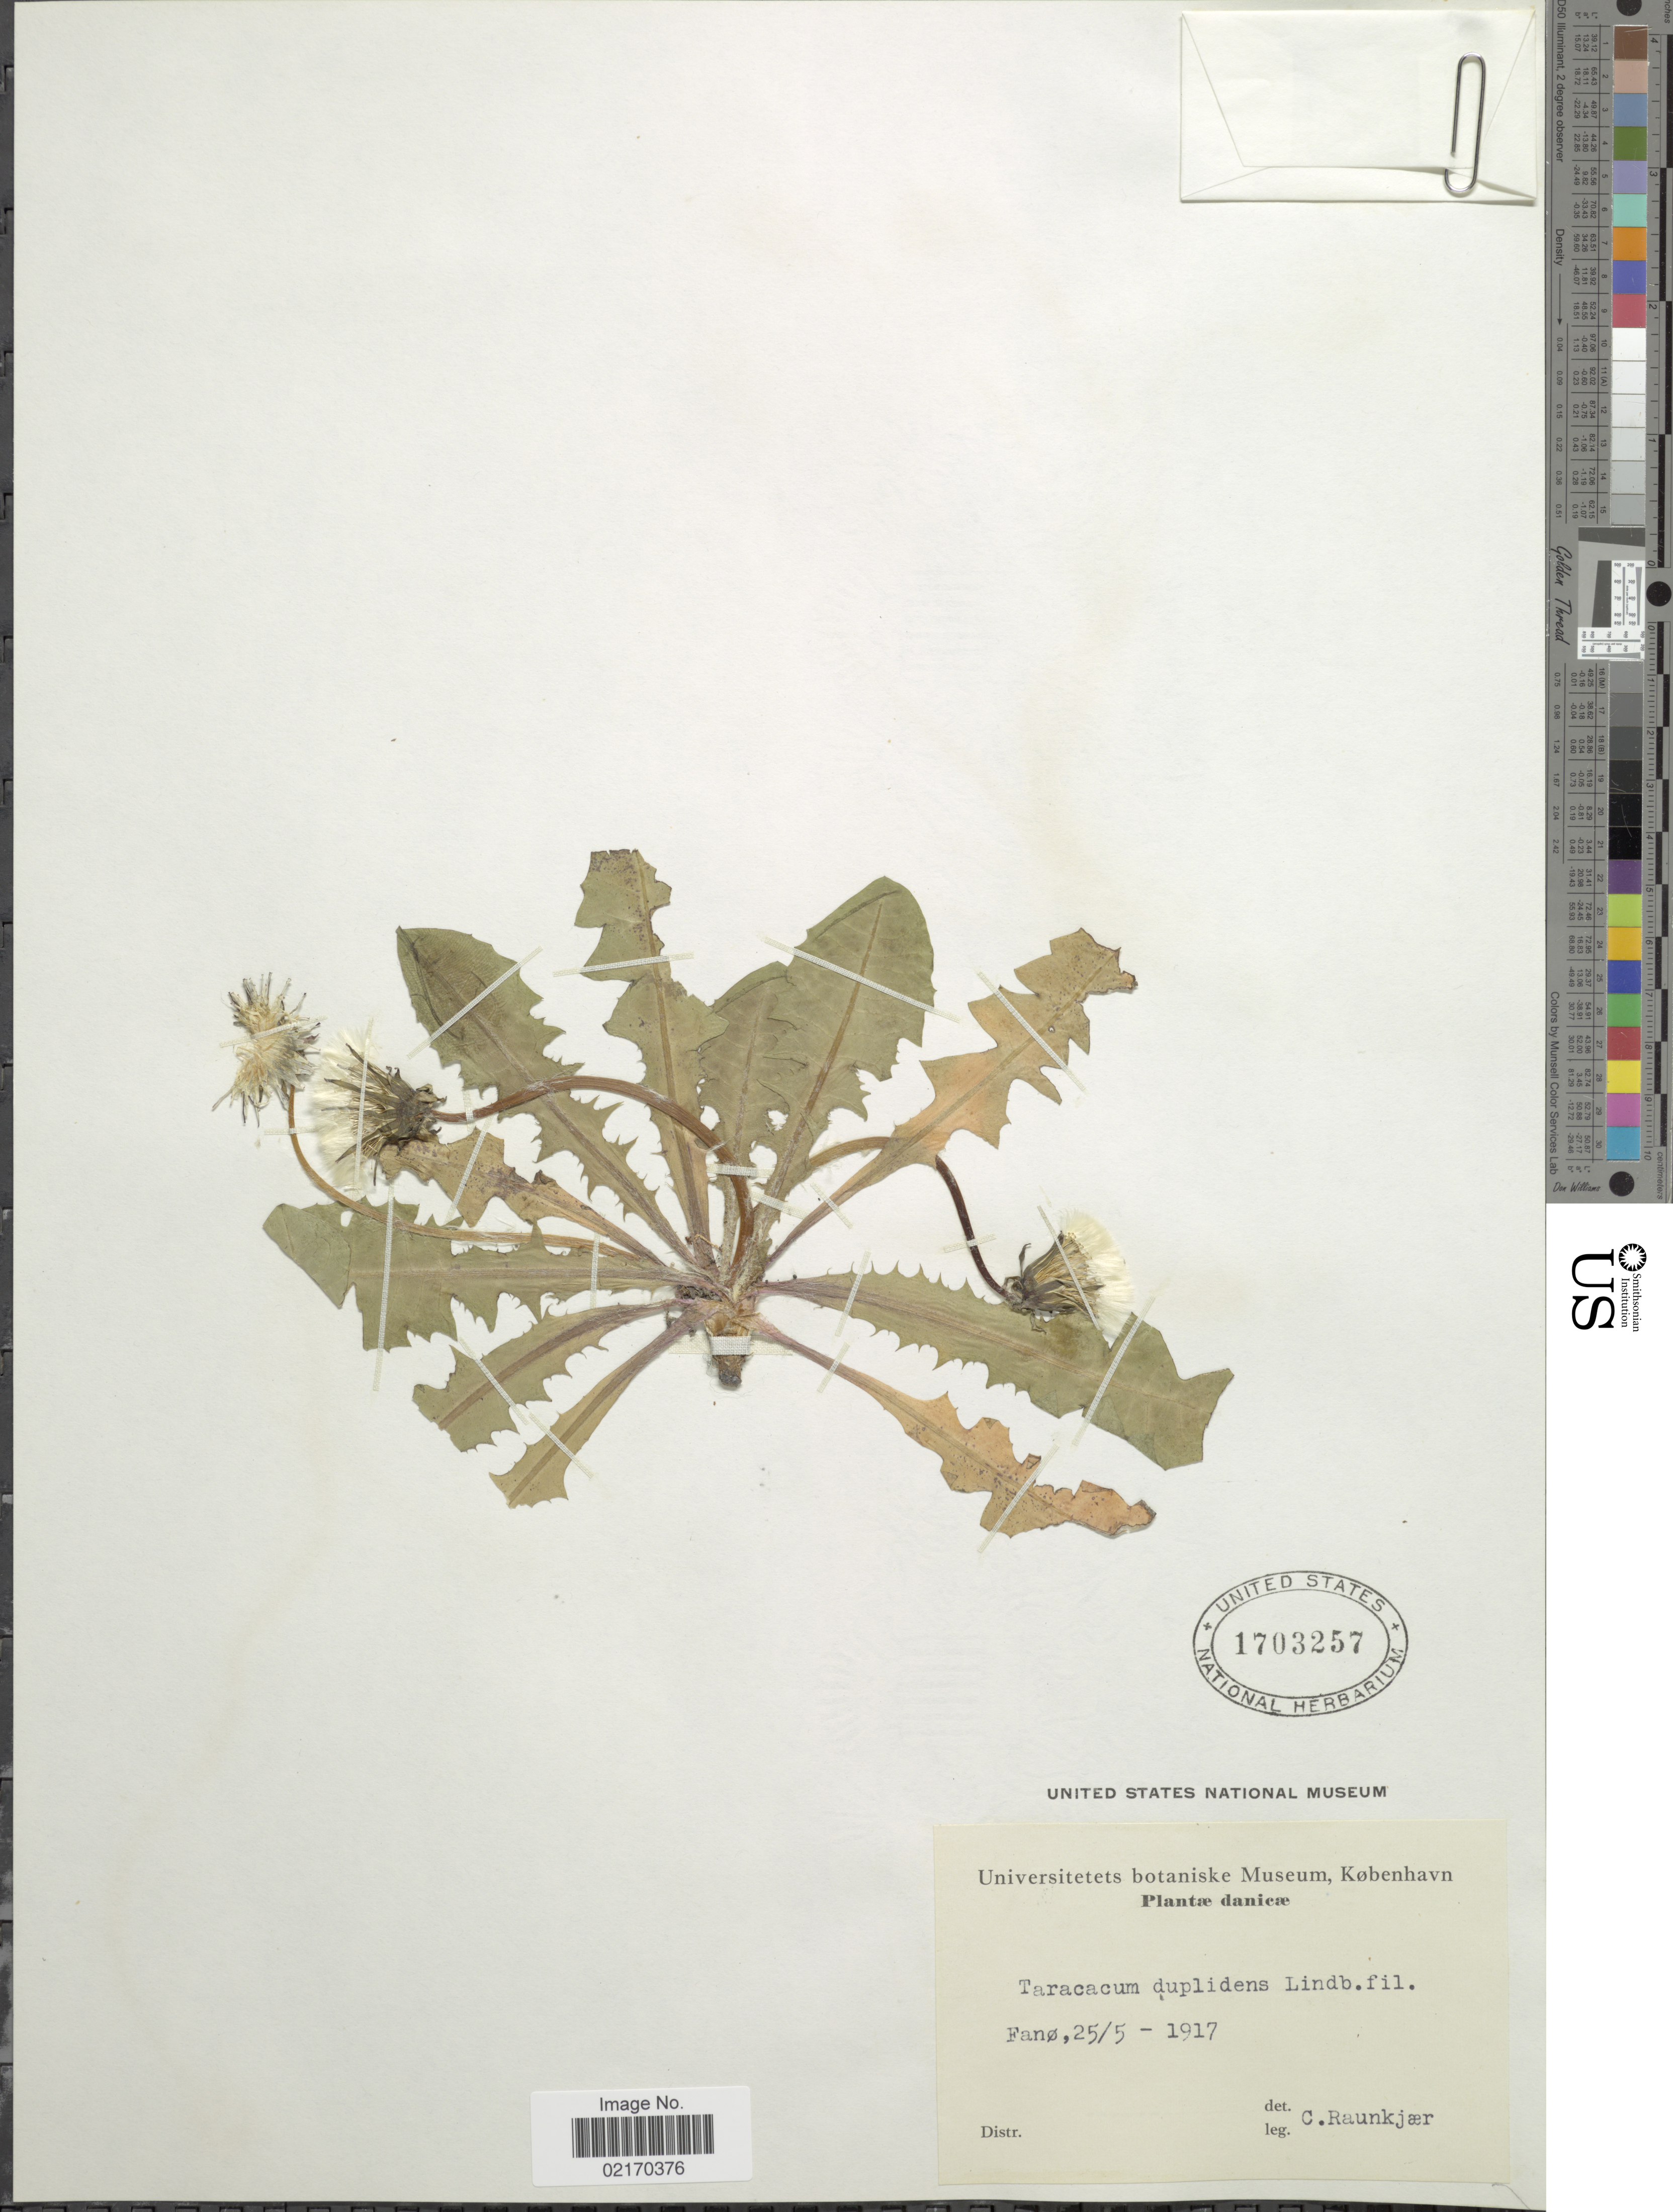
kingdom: Plantae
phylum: Tracheophyta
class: Magnoliopsida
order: Asterales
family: Asteraceae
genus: Taraxacum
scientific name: Taraxacum ostenfeldii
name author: Raunk.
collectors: C. Raunkiær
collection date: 1917-05-25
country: Denmark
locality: Danicae. Fanø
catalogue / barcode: US 1703257